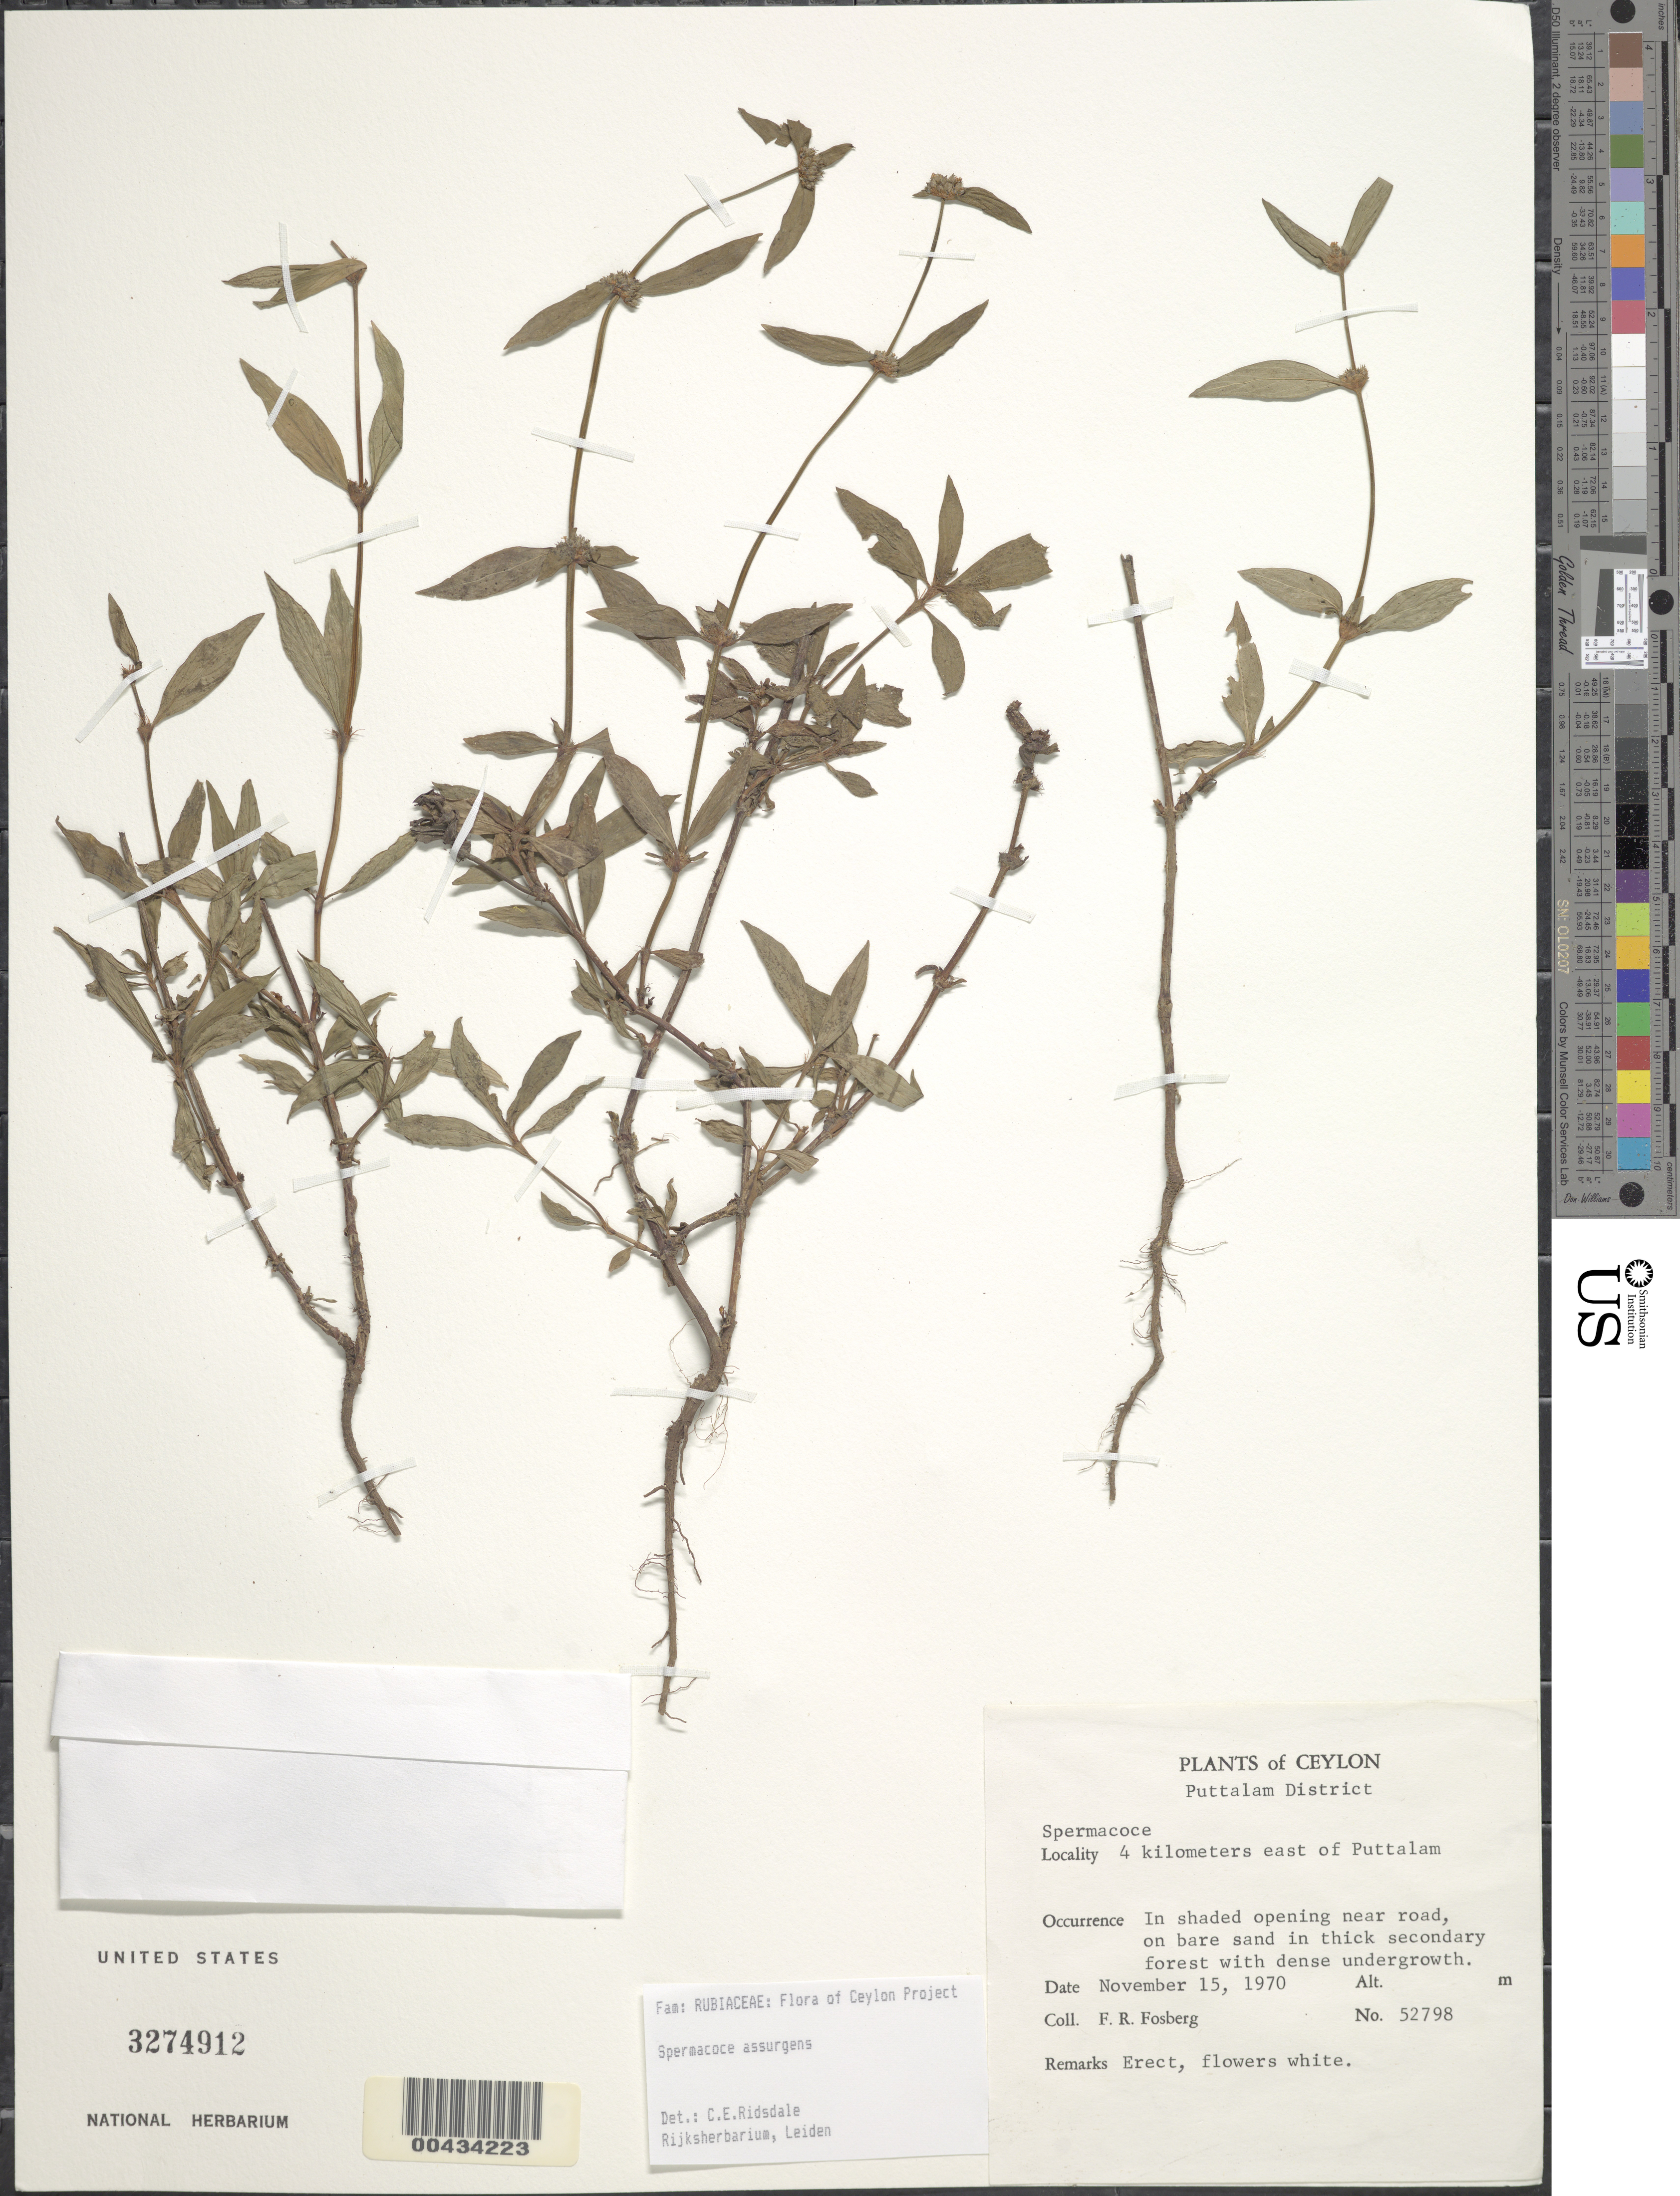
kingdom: Plantae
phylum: Tracheophyta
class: Magnoliopsida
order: Gentianales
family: Rubiaceae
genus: Spermacoce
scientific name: Spermacoce assurgens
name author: Ruiz & Pav.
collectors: F. R. Fosberg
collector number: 52798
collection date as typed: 15 Nov 1970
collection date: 1970-11-15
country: Sri Lanka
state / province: North Western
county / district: Puttalam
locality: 4 km E of Puttalam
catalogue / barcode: US 3274912